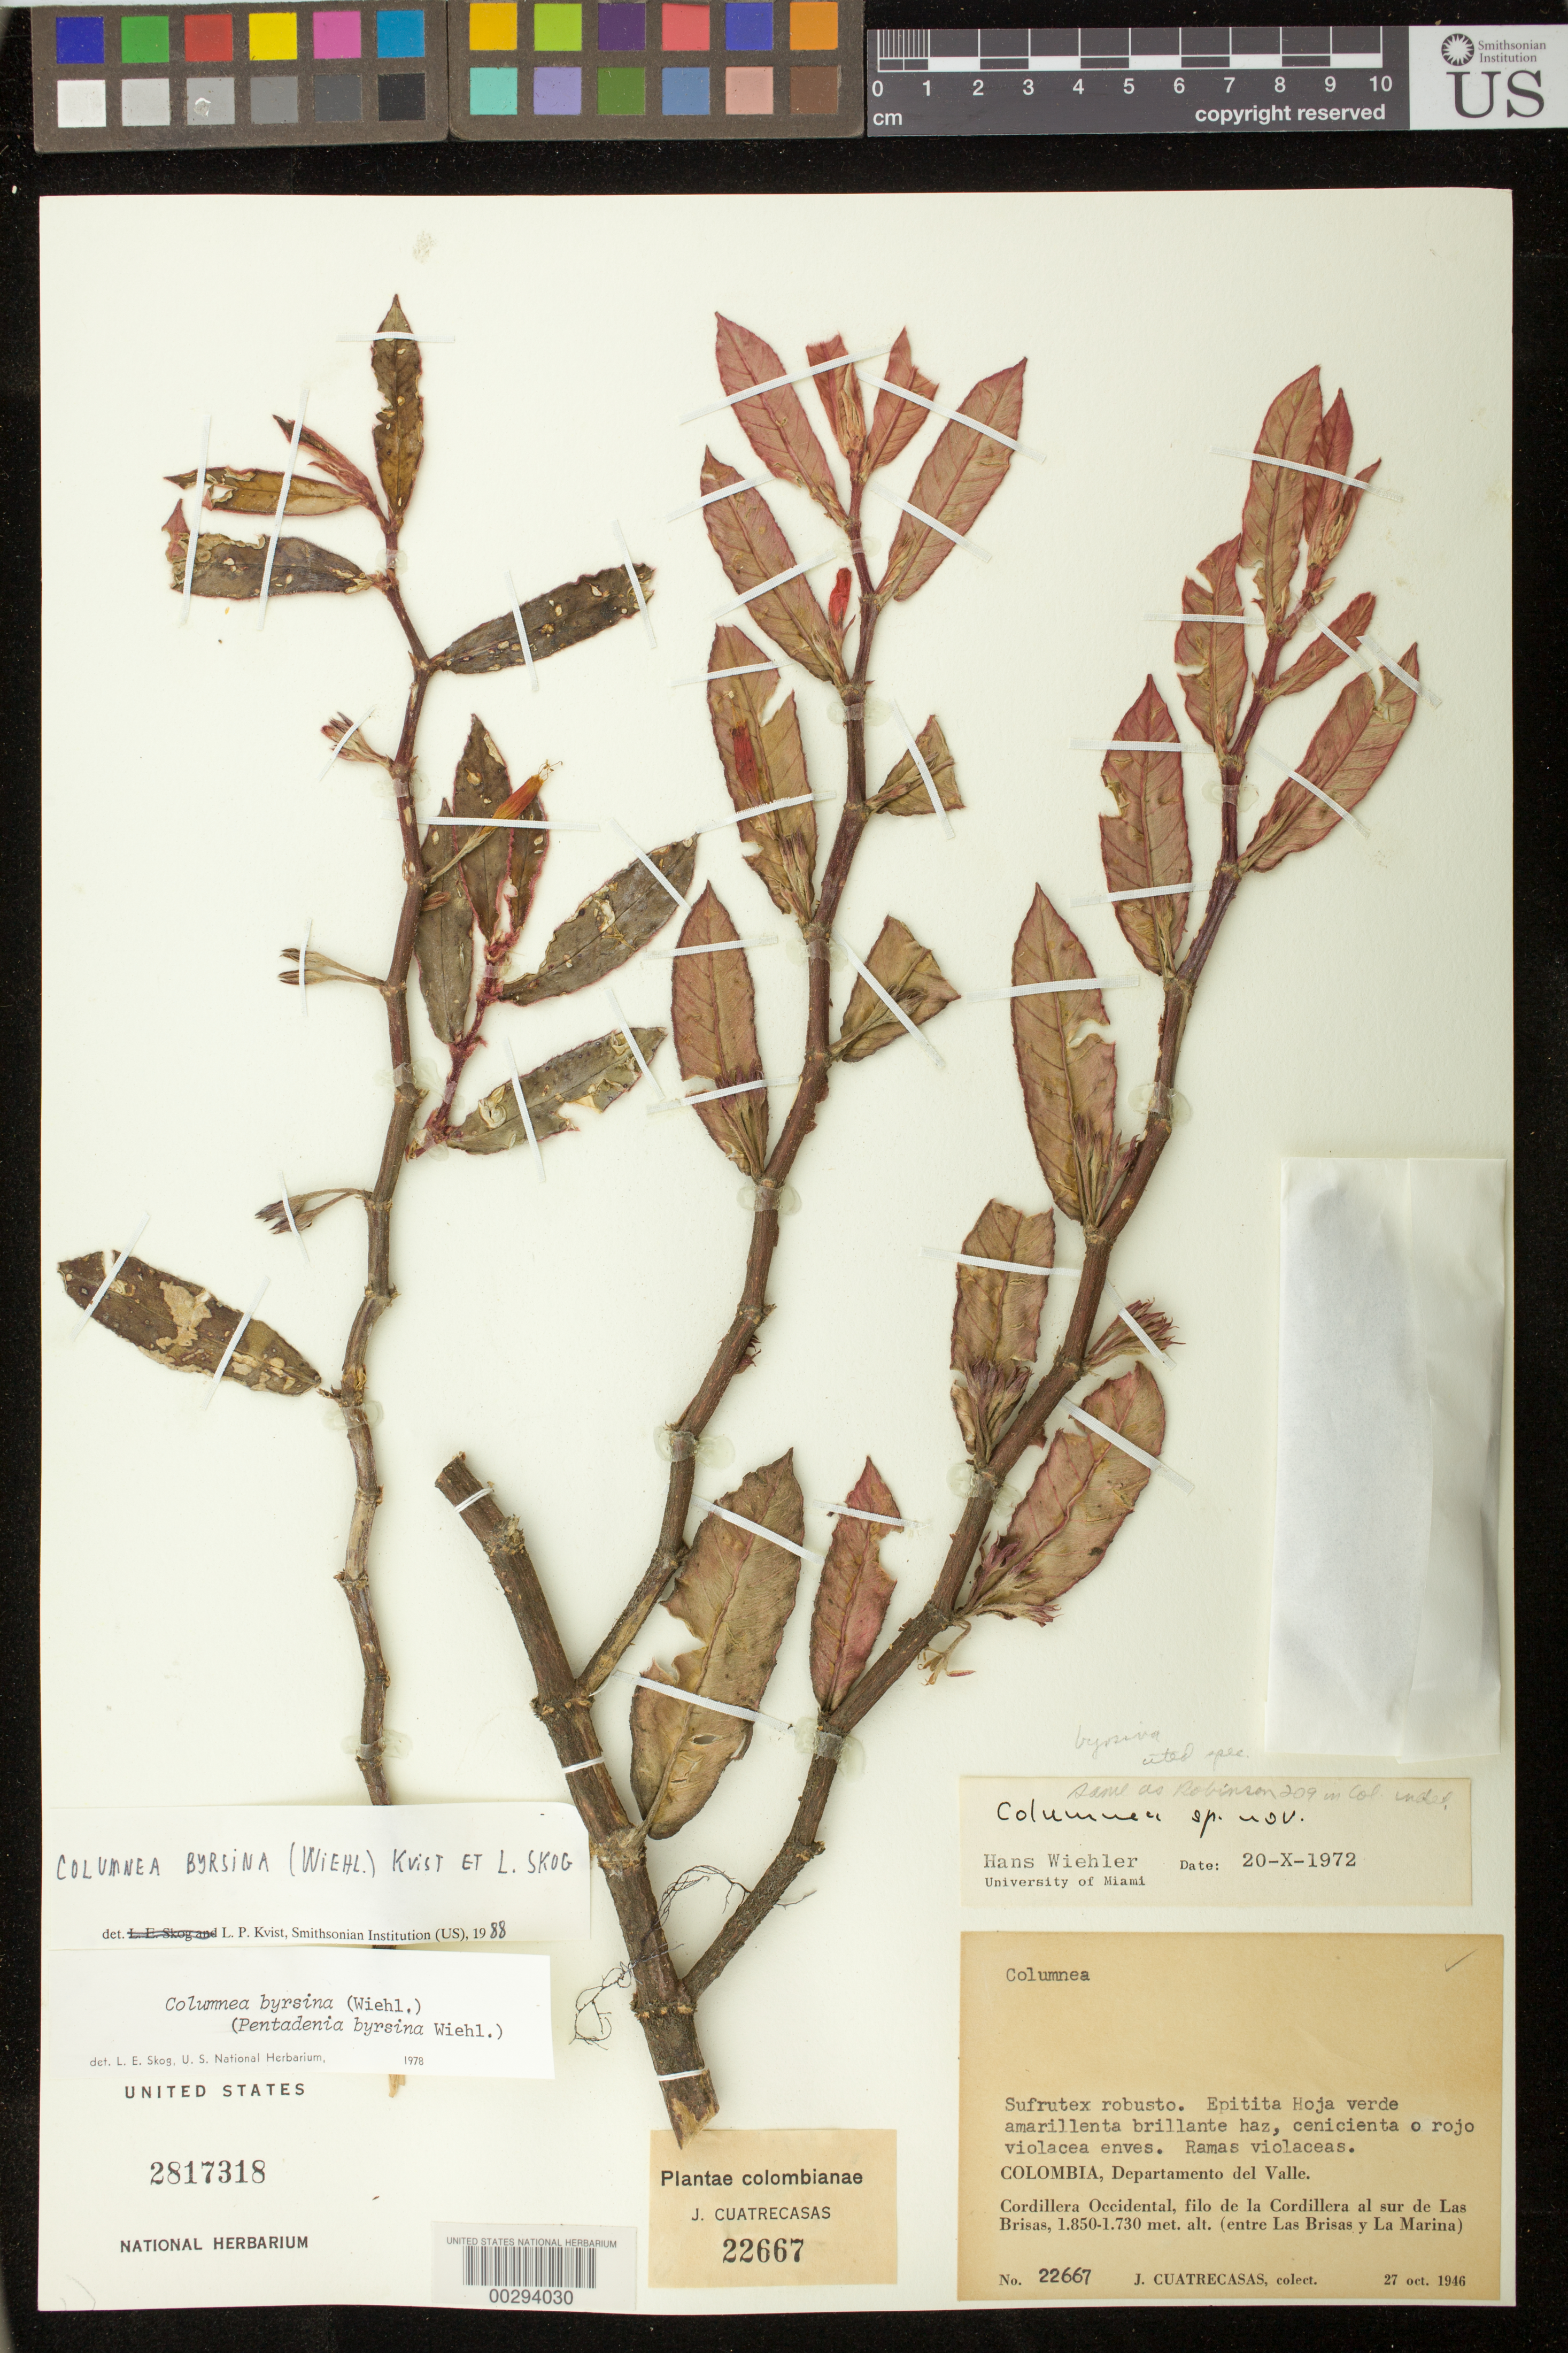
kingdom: Plantae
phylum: Tracheophyta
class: Magnoliopsida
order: Lamiales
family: Gesneriaceae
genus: Columnea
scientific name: Columnea byrsina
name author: (Wiehler) L.P. Kvist & L.E. Skog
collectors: J. Cuatrecasas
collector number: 22667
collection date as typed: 27 Oct 1946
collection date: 1946-10-27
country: Colombia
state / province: Valle del Cauca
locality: Cordillera Occidental, filo de la cordillera S of Las Brisas (between Las Brisas and La Marina)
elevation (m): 1730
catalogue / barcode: US 2817318